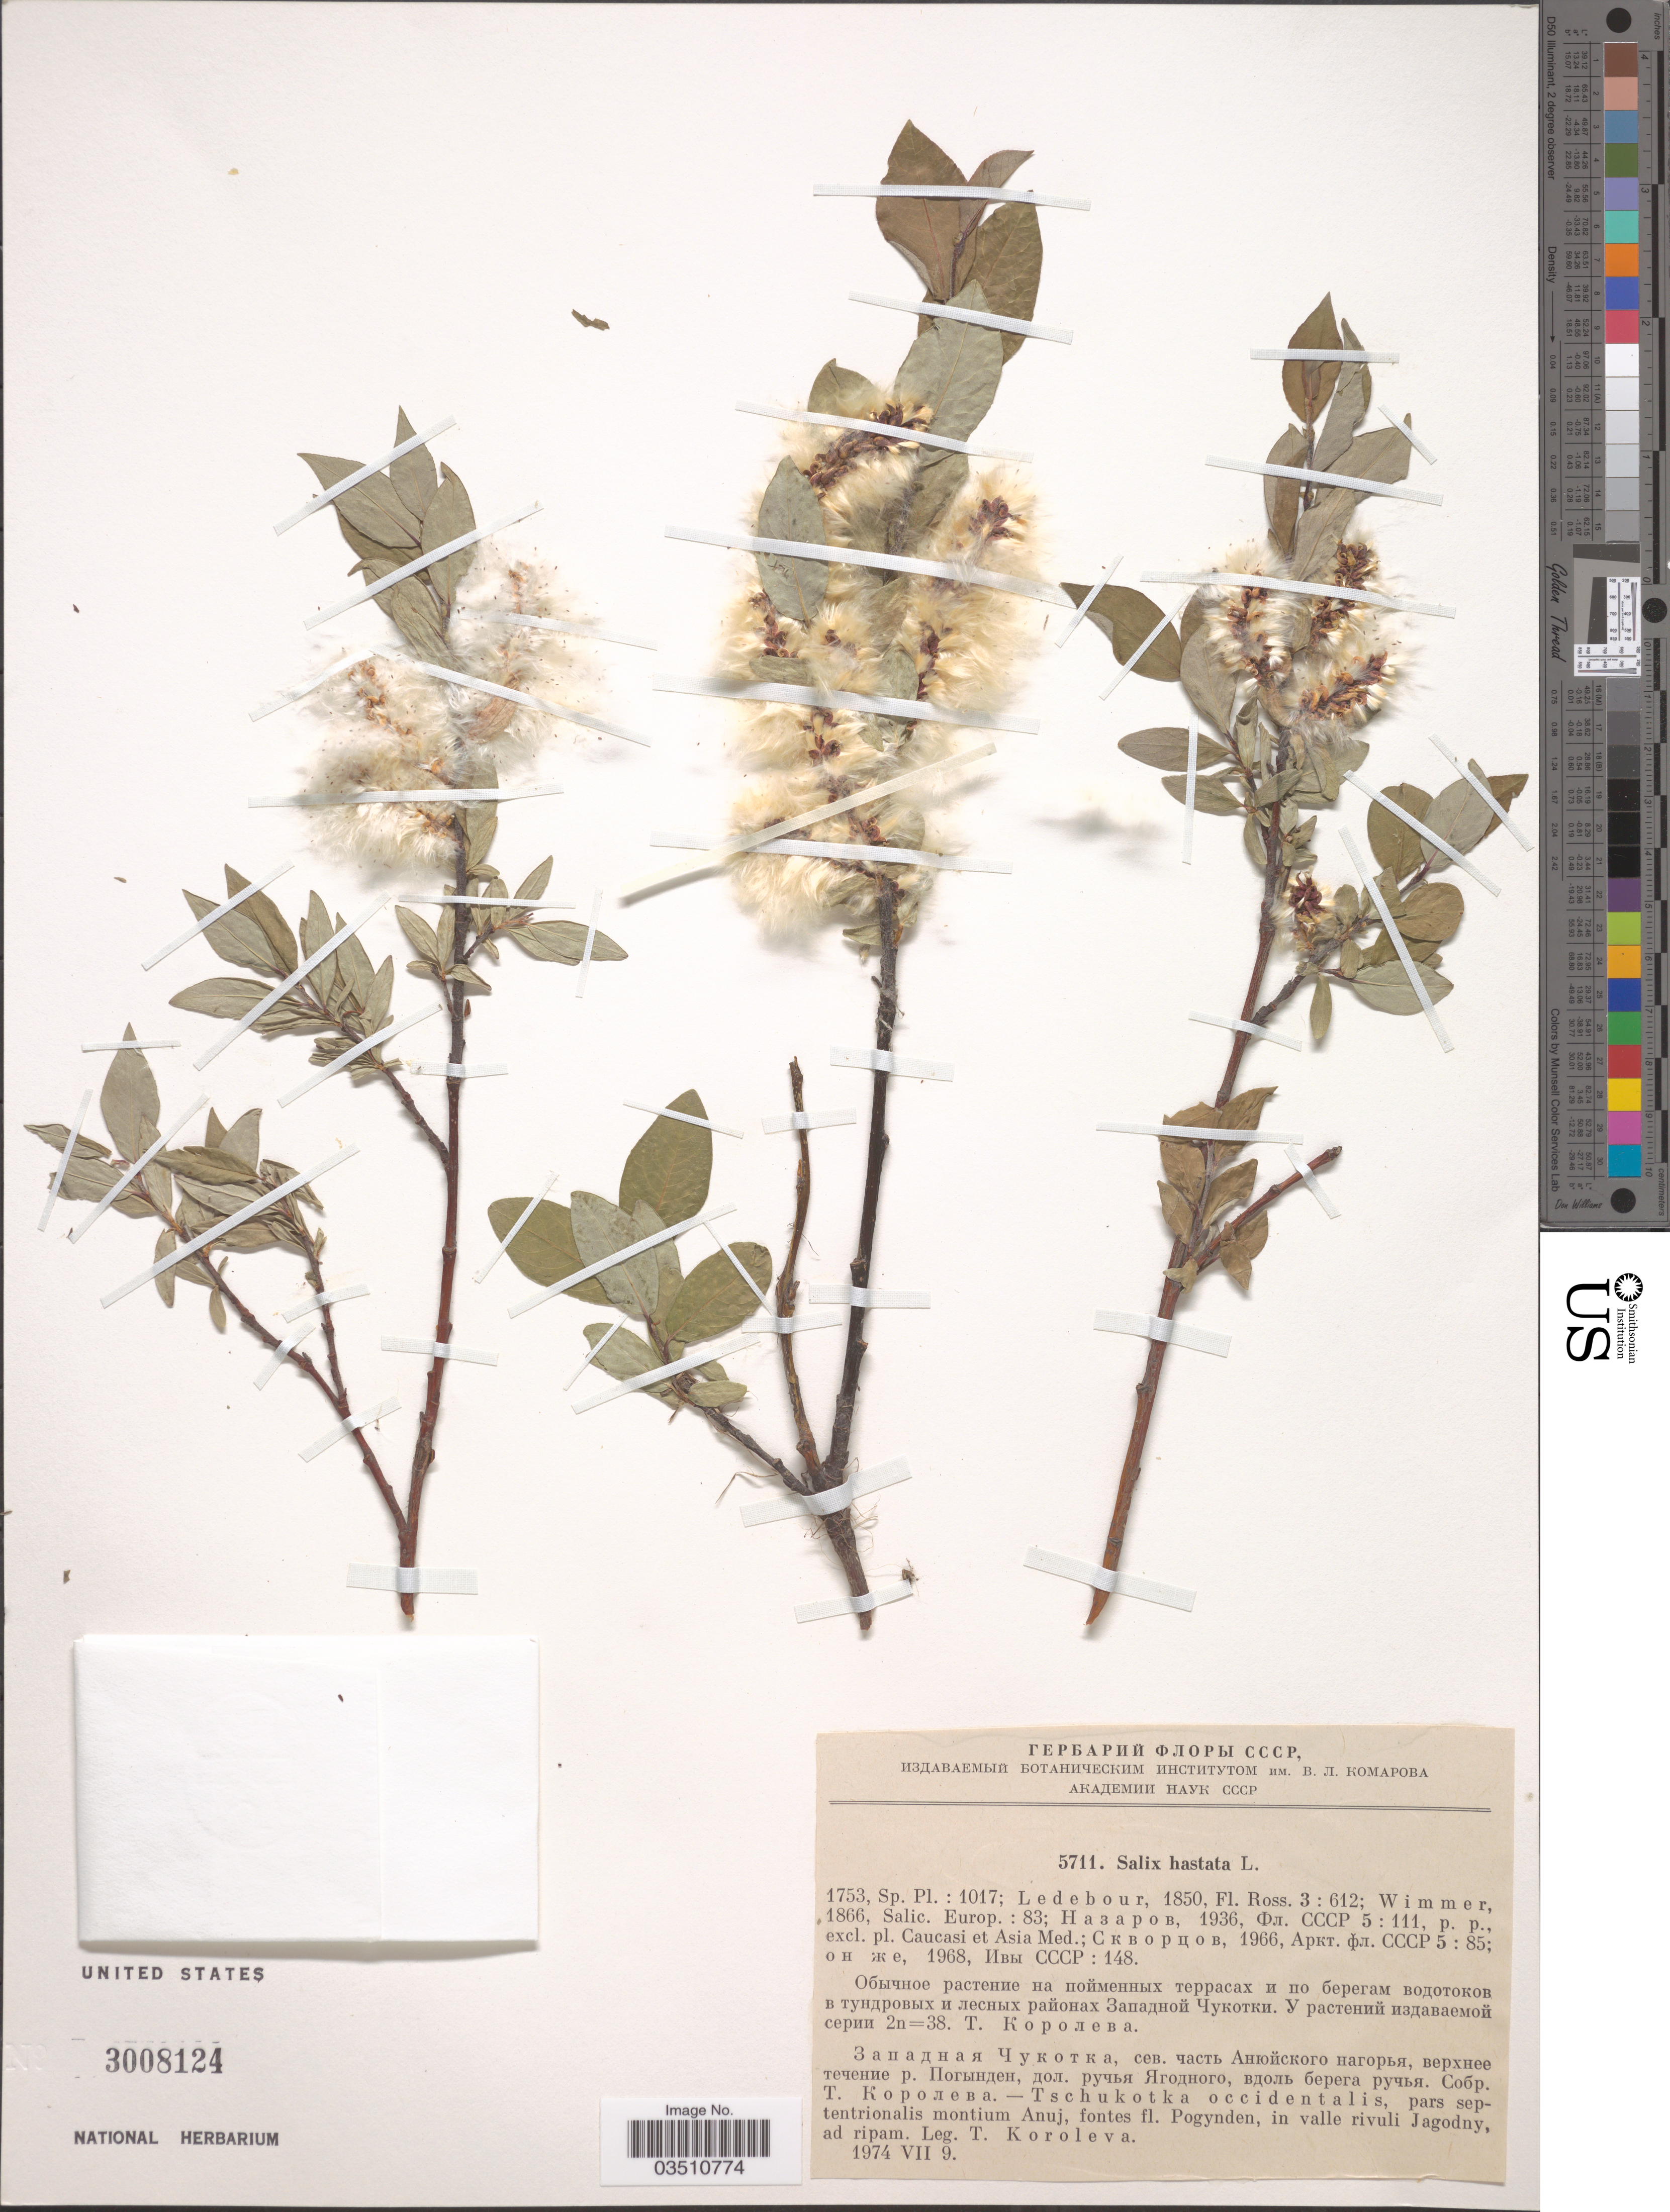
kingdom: Plantae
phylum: Tracheophyta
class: Magnoliopsida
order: Malpighiales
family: Salicaceae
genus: Salix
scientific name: Salix hastata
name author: L.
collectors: T. Koroleva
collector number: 5711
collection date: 1974-07-09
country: Russian Federation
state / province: Chukotka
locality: Tschukotka ocidentalis, pars septentrionalis montium Anuj, fontes fl. Pogynden, in valle rivuli Jagodny.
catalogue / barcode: US 3008124